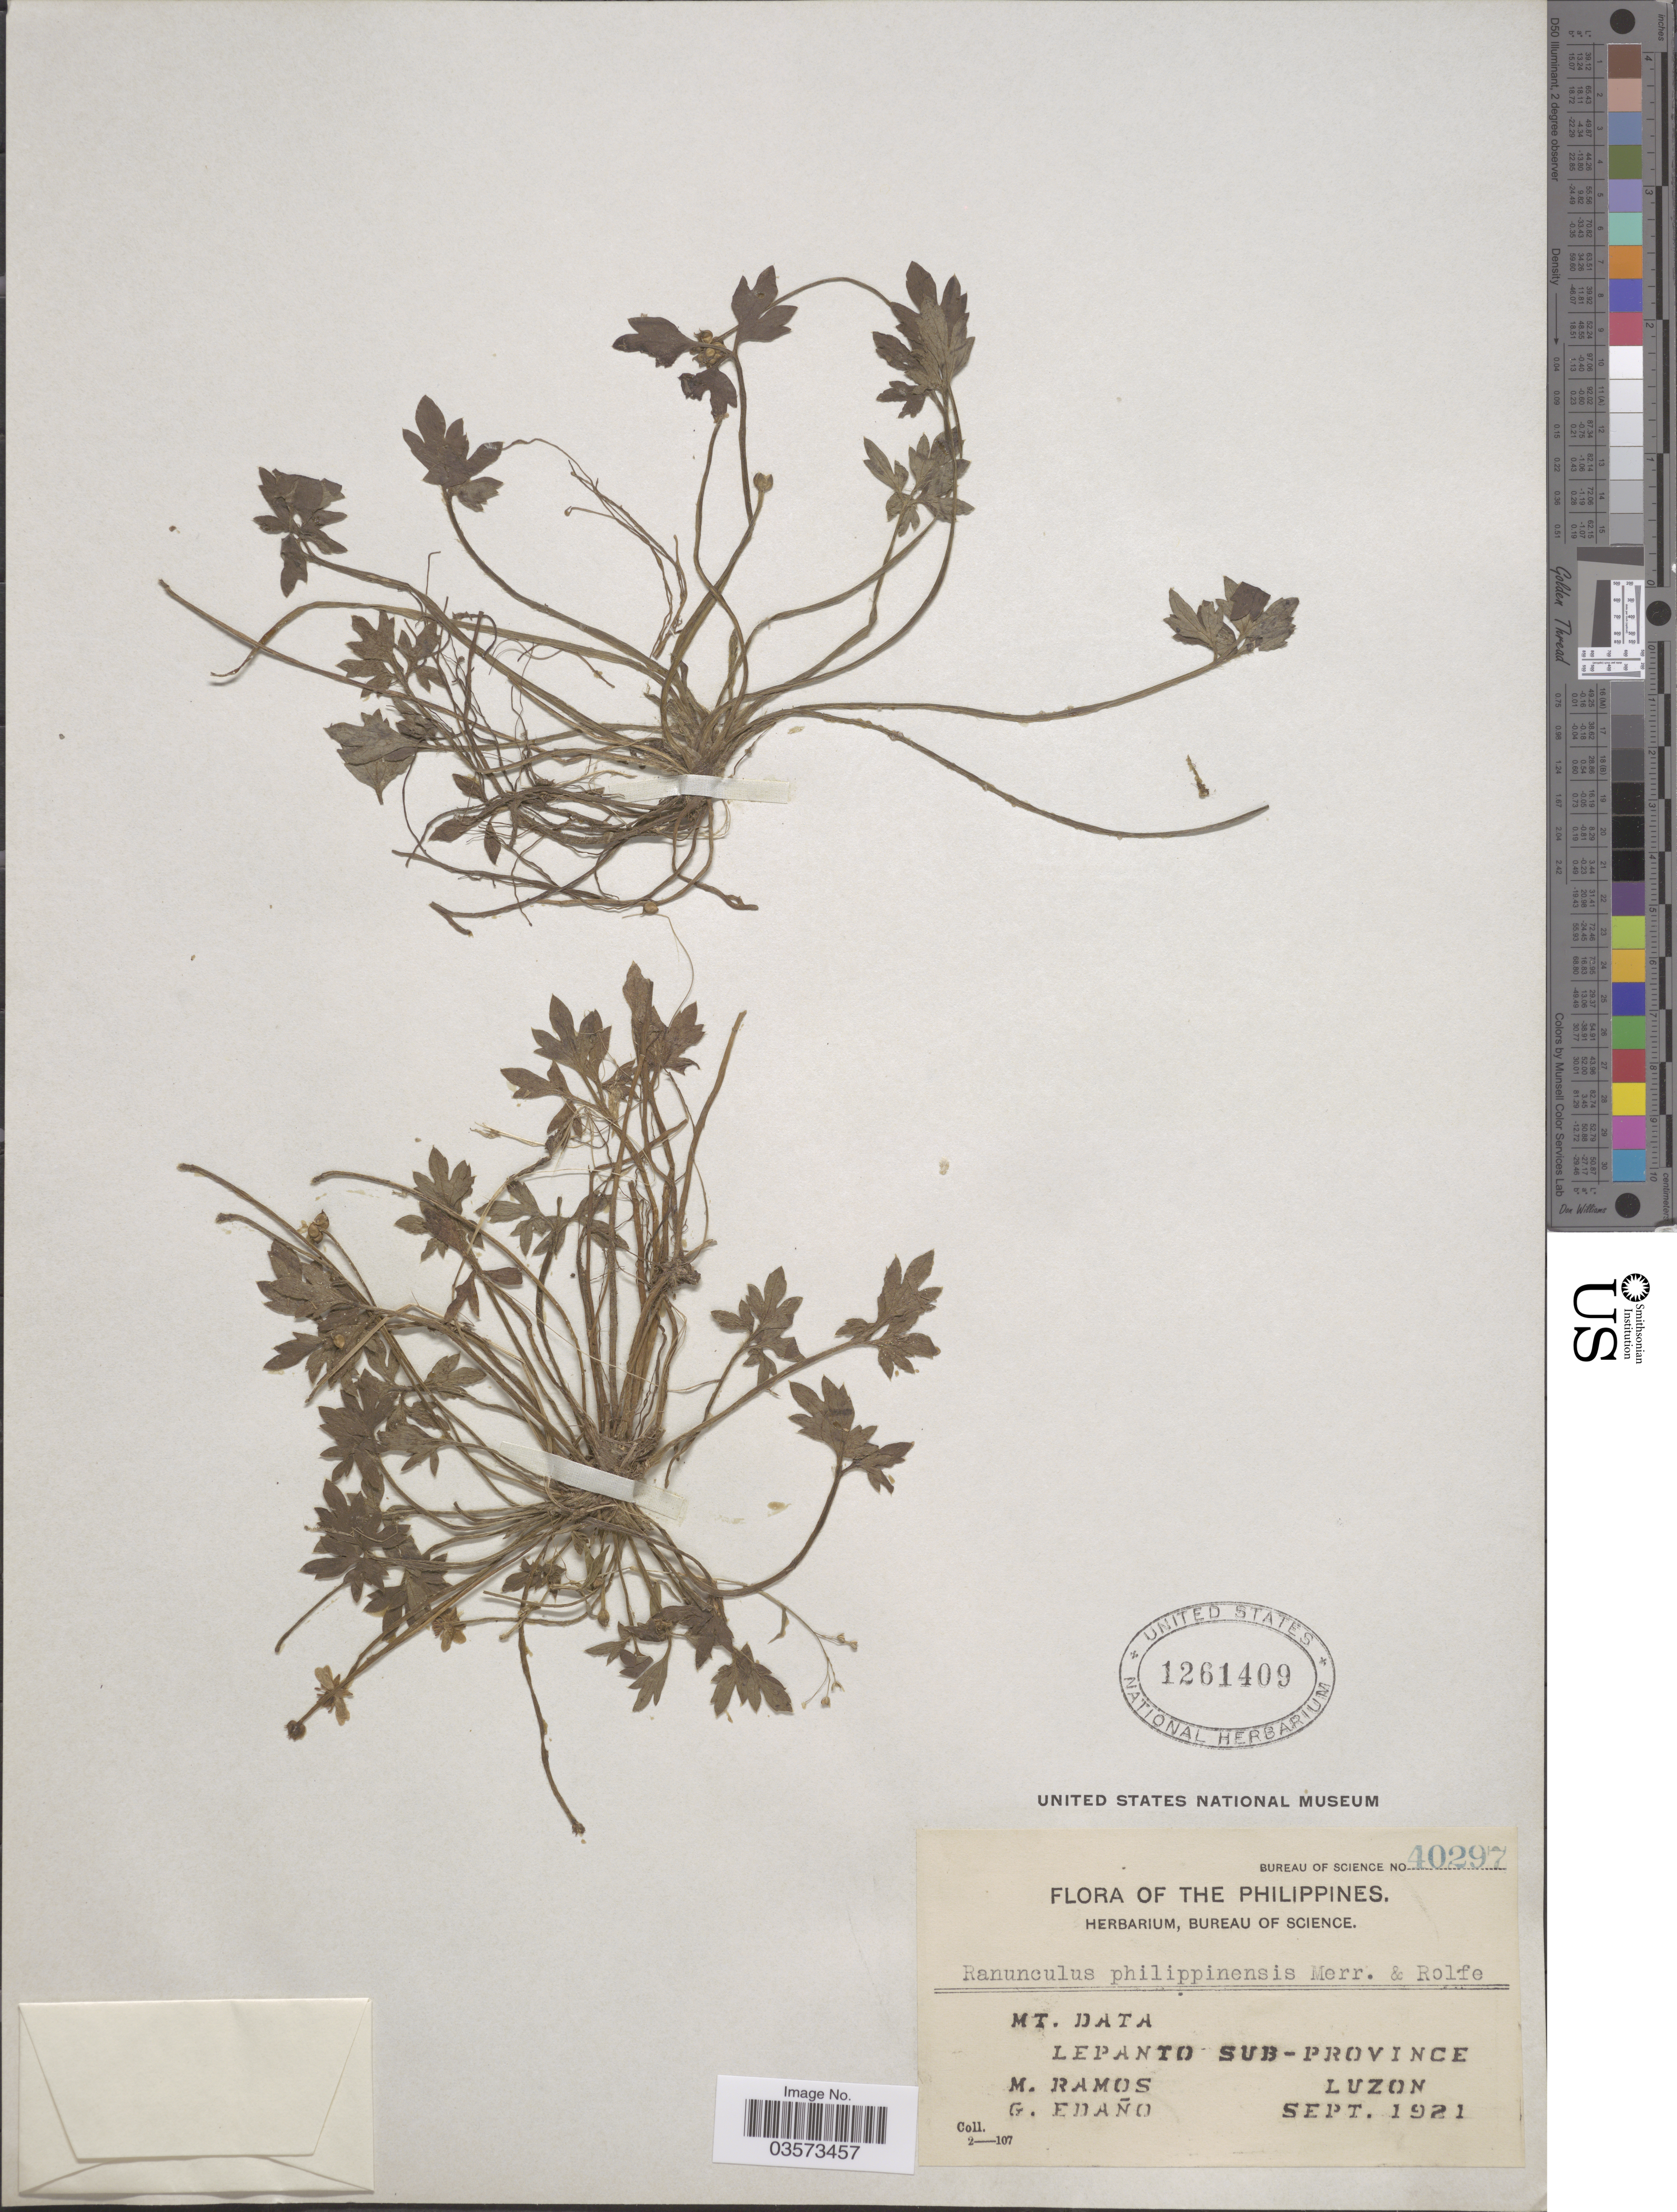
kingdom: Plantae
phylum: Tracheophyta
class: Magnoliopsida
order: Ranunculales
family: Ranunculaceae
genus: Ranunculus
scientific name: Ranunculus philippinensis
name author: Merr. & Rolfe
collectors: M. Ramos & G. Edaño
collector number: Bureau of Science 40297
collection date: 1921-09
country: Philippines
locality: Mt. Data. Lepanto Sub-Province, Luzon.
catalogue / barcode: US 1261409